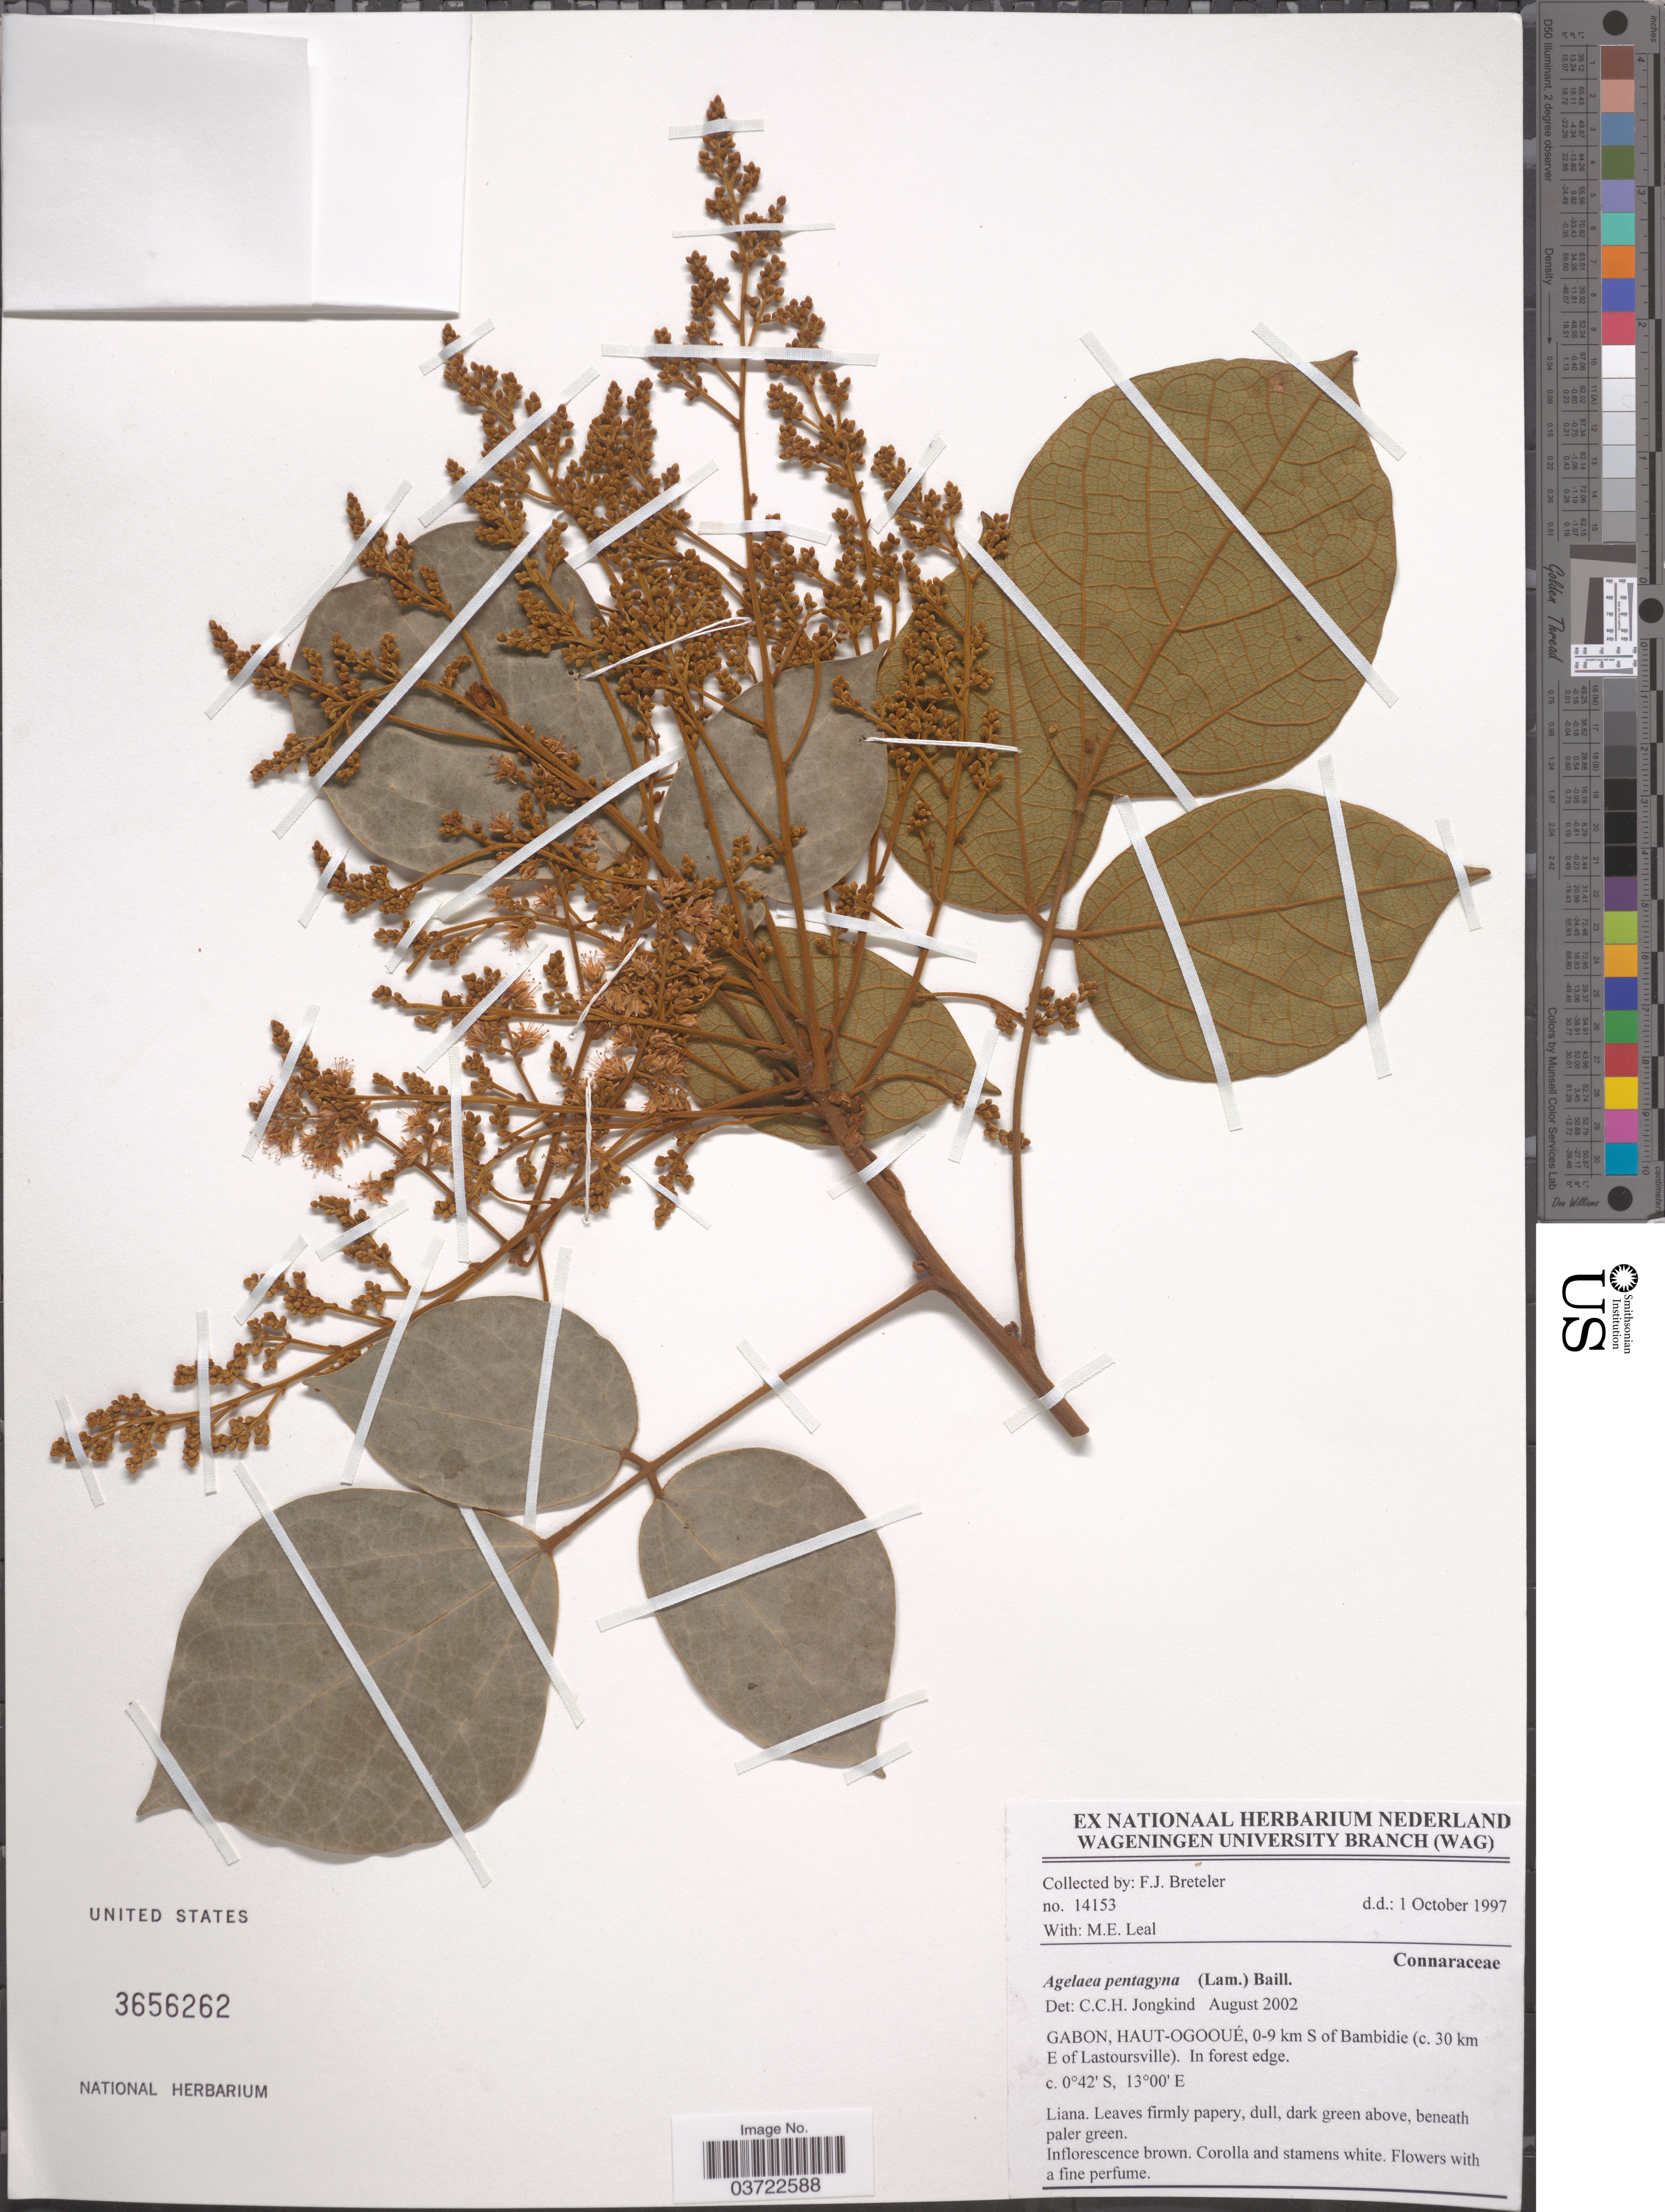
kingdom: Plantae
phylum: Tracheophyta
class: Magnoliopsida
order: Oxalidales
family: Connaraceae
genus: Agelaea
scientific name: Agelaea pentagyna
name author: (Lam.) Baill.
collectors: F. J. Breteler & M. E. Leal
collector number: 14153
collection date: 1997-10-01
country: Gabon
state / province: Haut-Ogooue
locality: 0-9 km S of Bambidie (c. 30 km E of Lastoursville).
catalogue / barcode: US 3656262